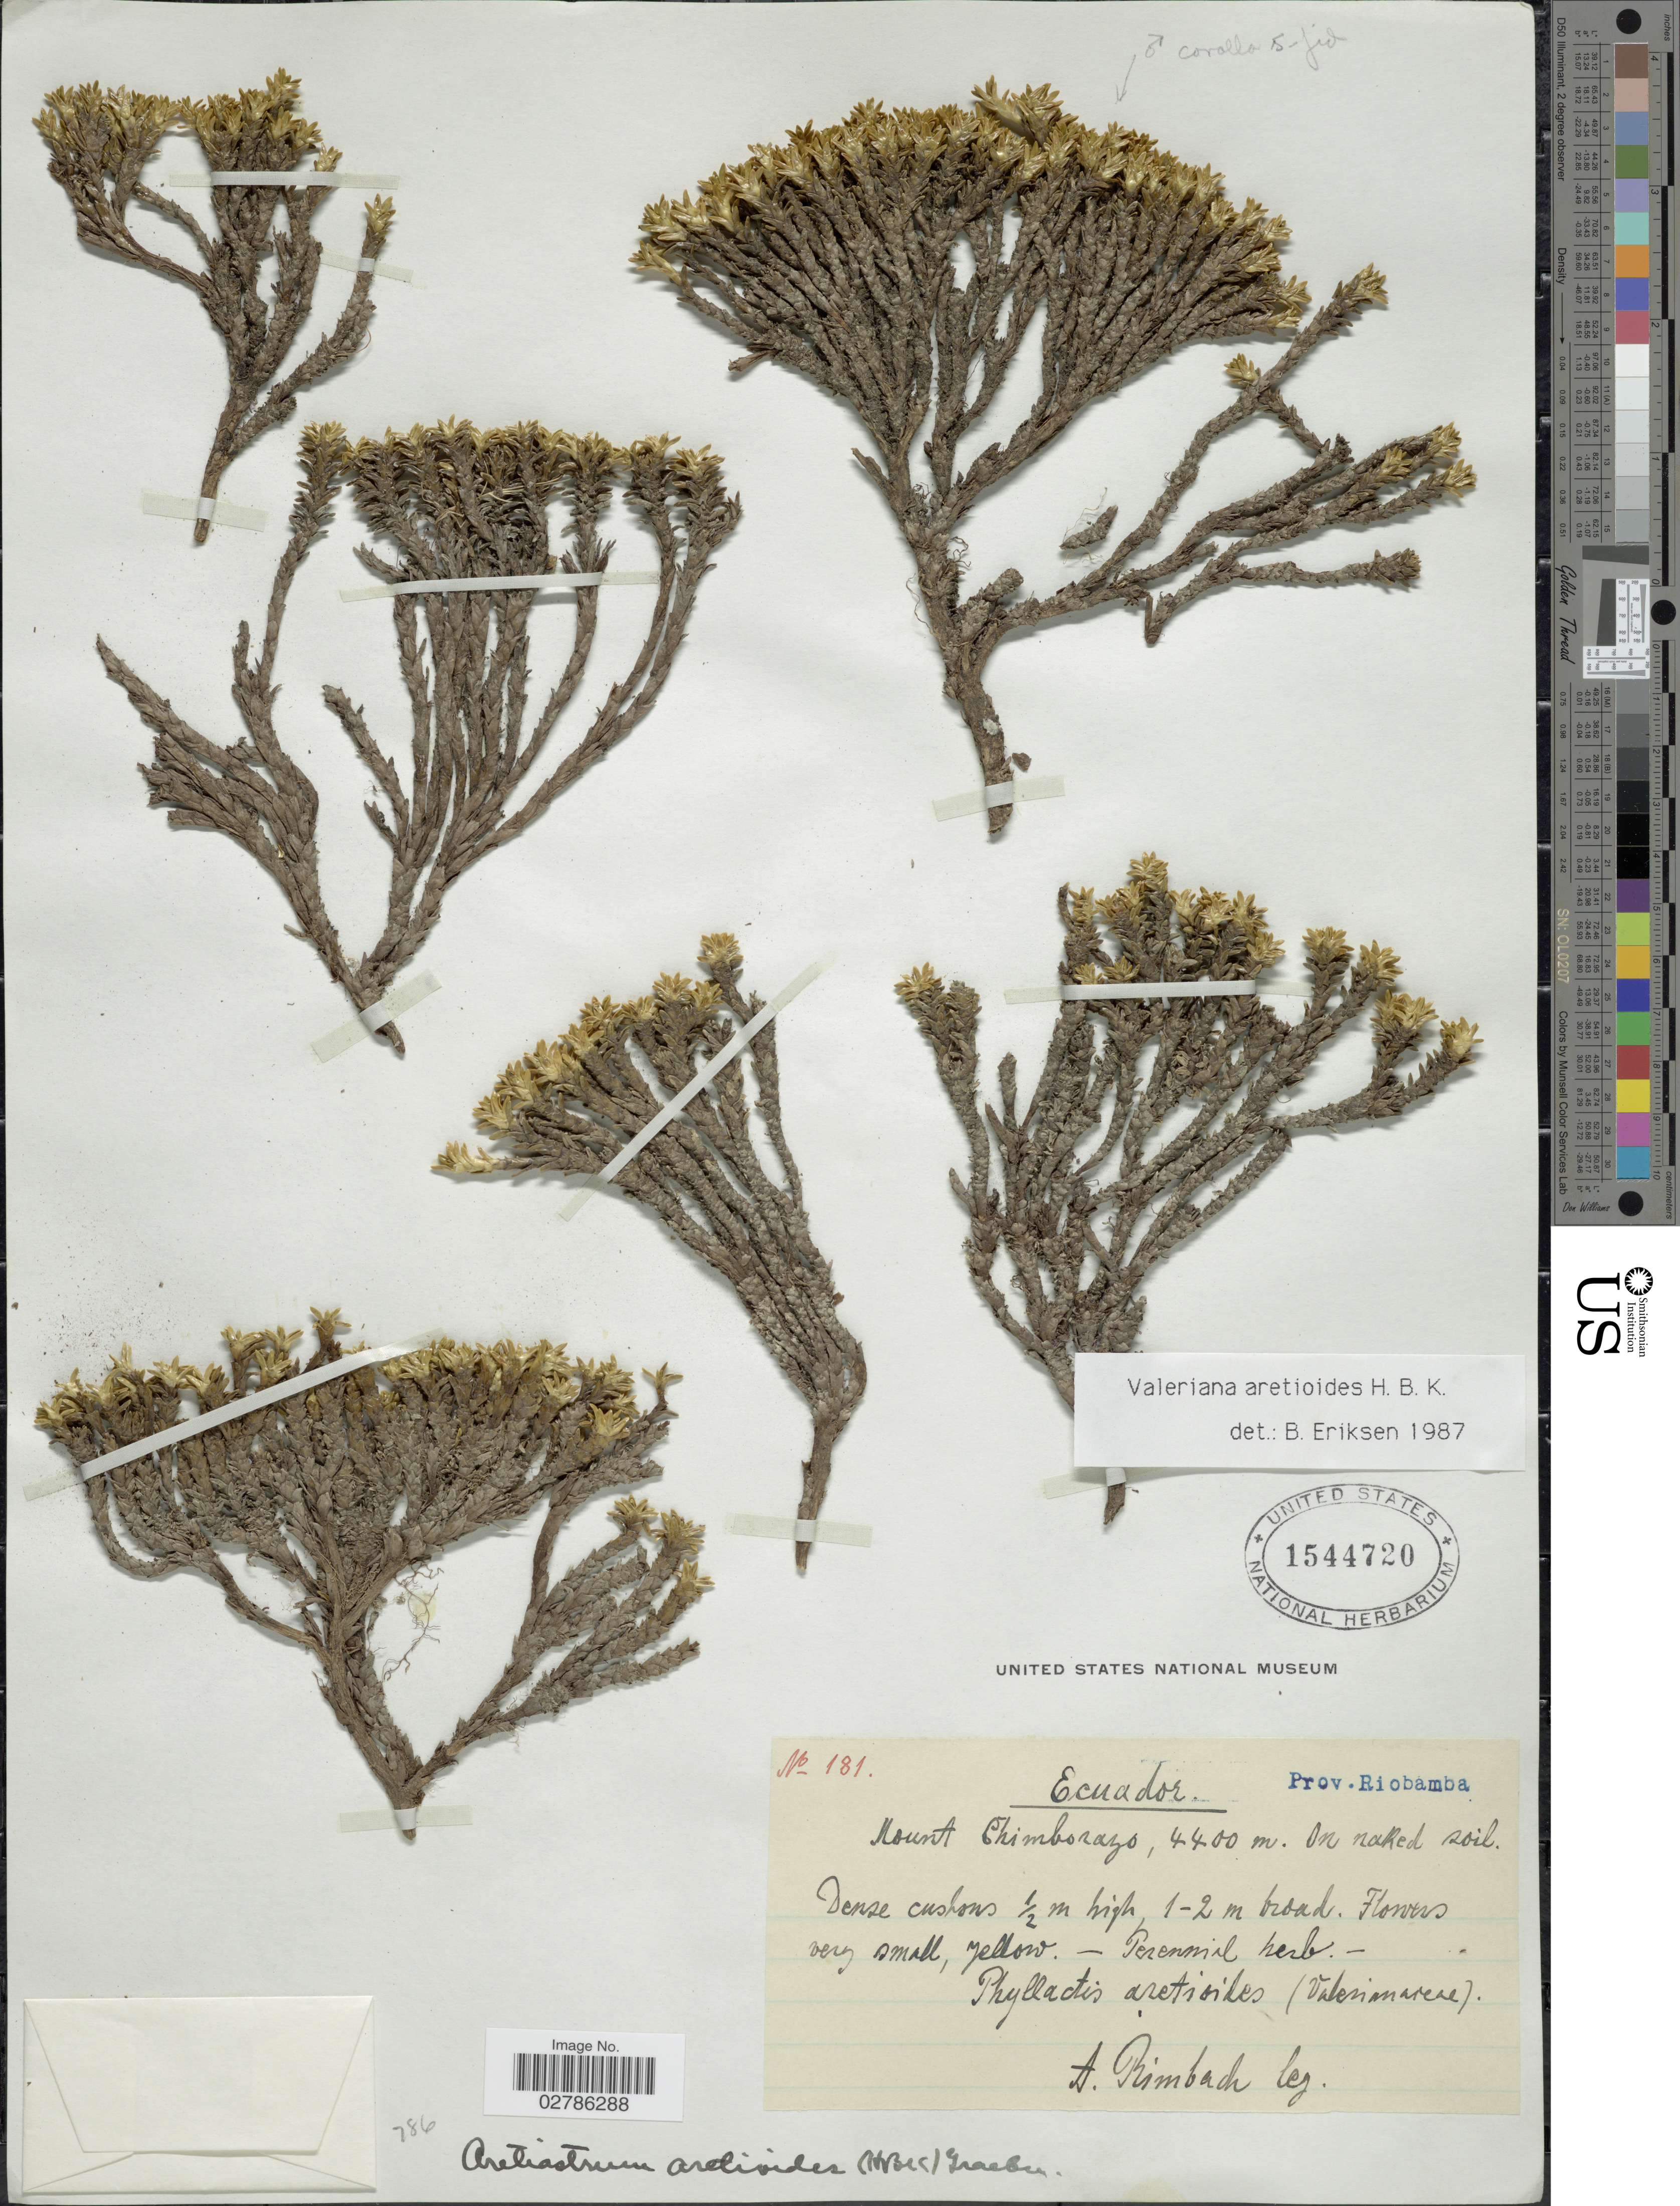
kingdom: Plantae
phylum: Tracheophyta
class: Magnoliopsida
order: Dipsacales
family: Caprifoliaceae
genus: Aretiastrum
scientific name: Aretiastrum aretioides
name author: (Kunth) Graebn.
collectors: A. Rimbach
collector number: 181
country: Ecuador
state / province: Chimborazo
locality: Prov. Riobamba. Mount Chimborazo.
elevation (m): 4400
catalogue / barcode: US 1544720